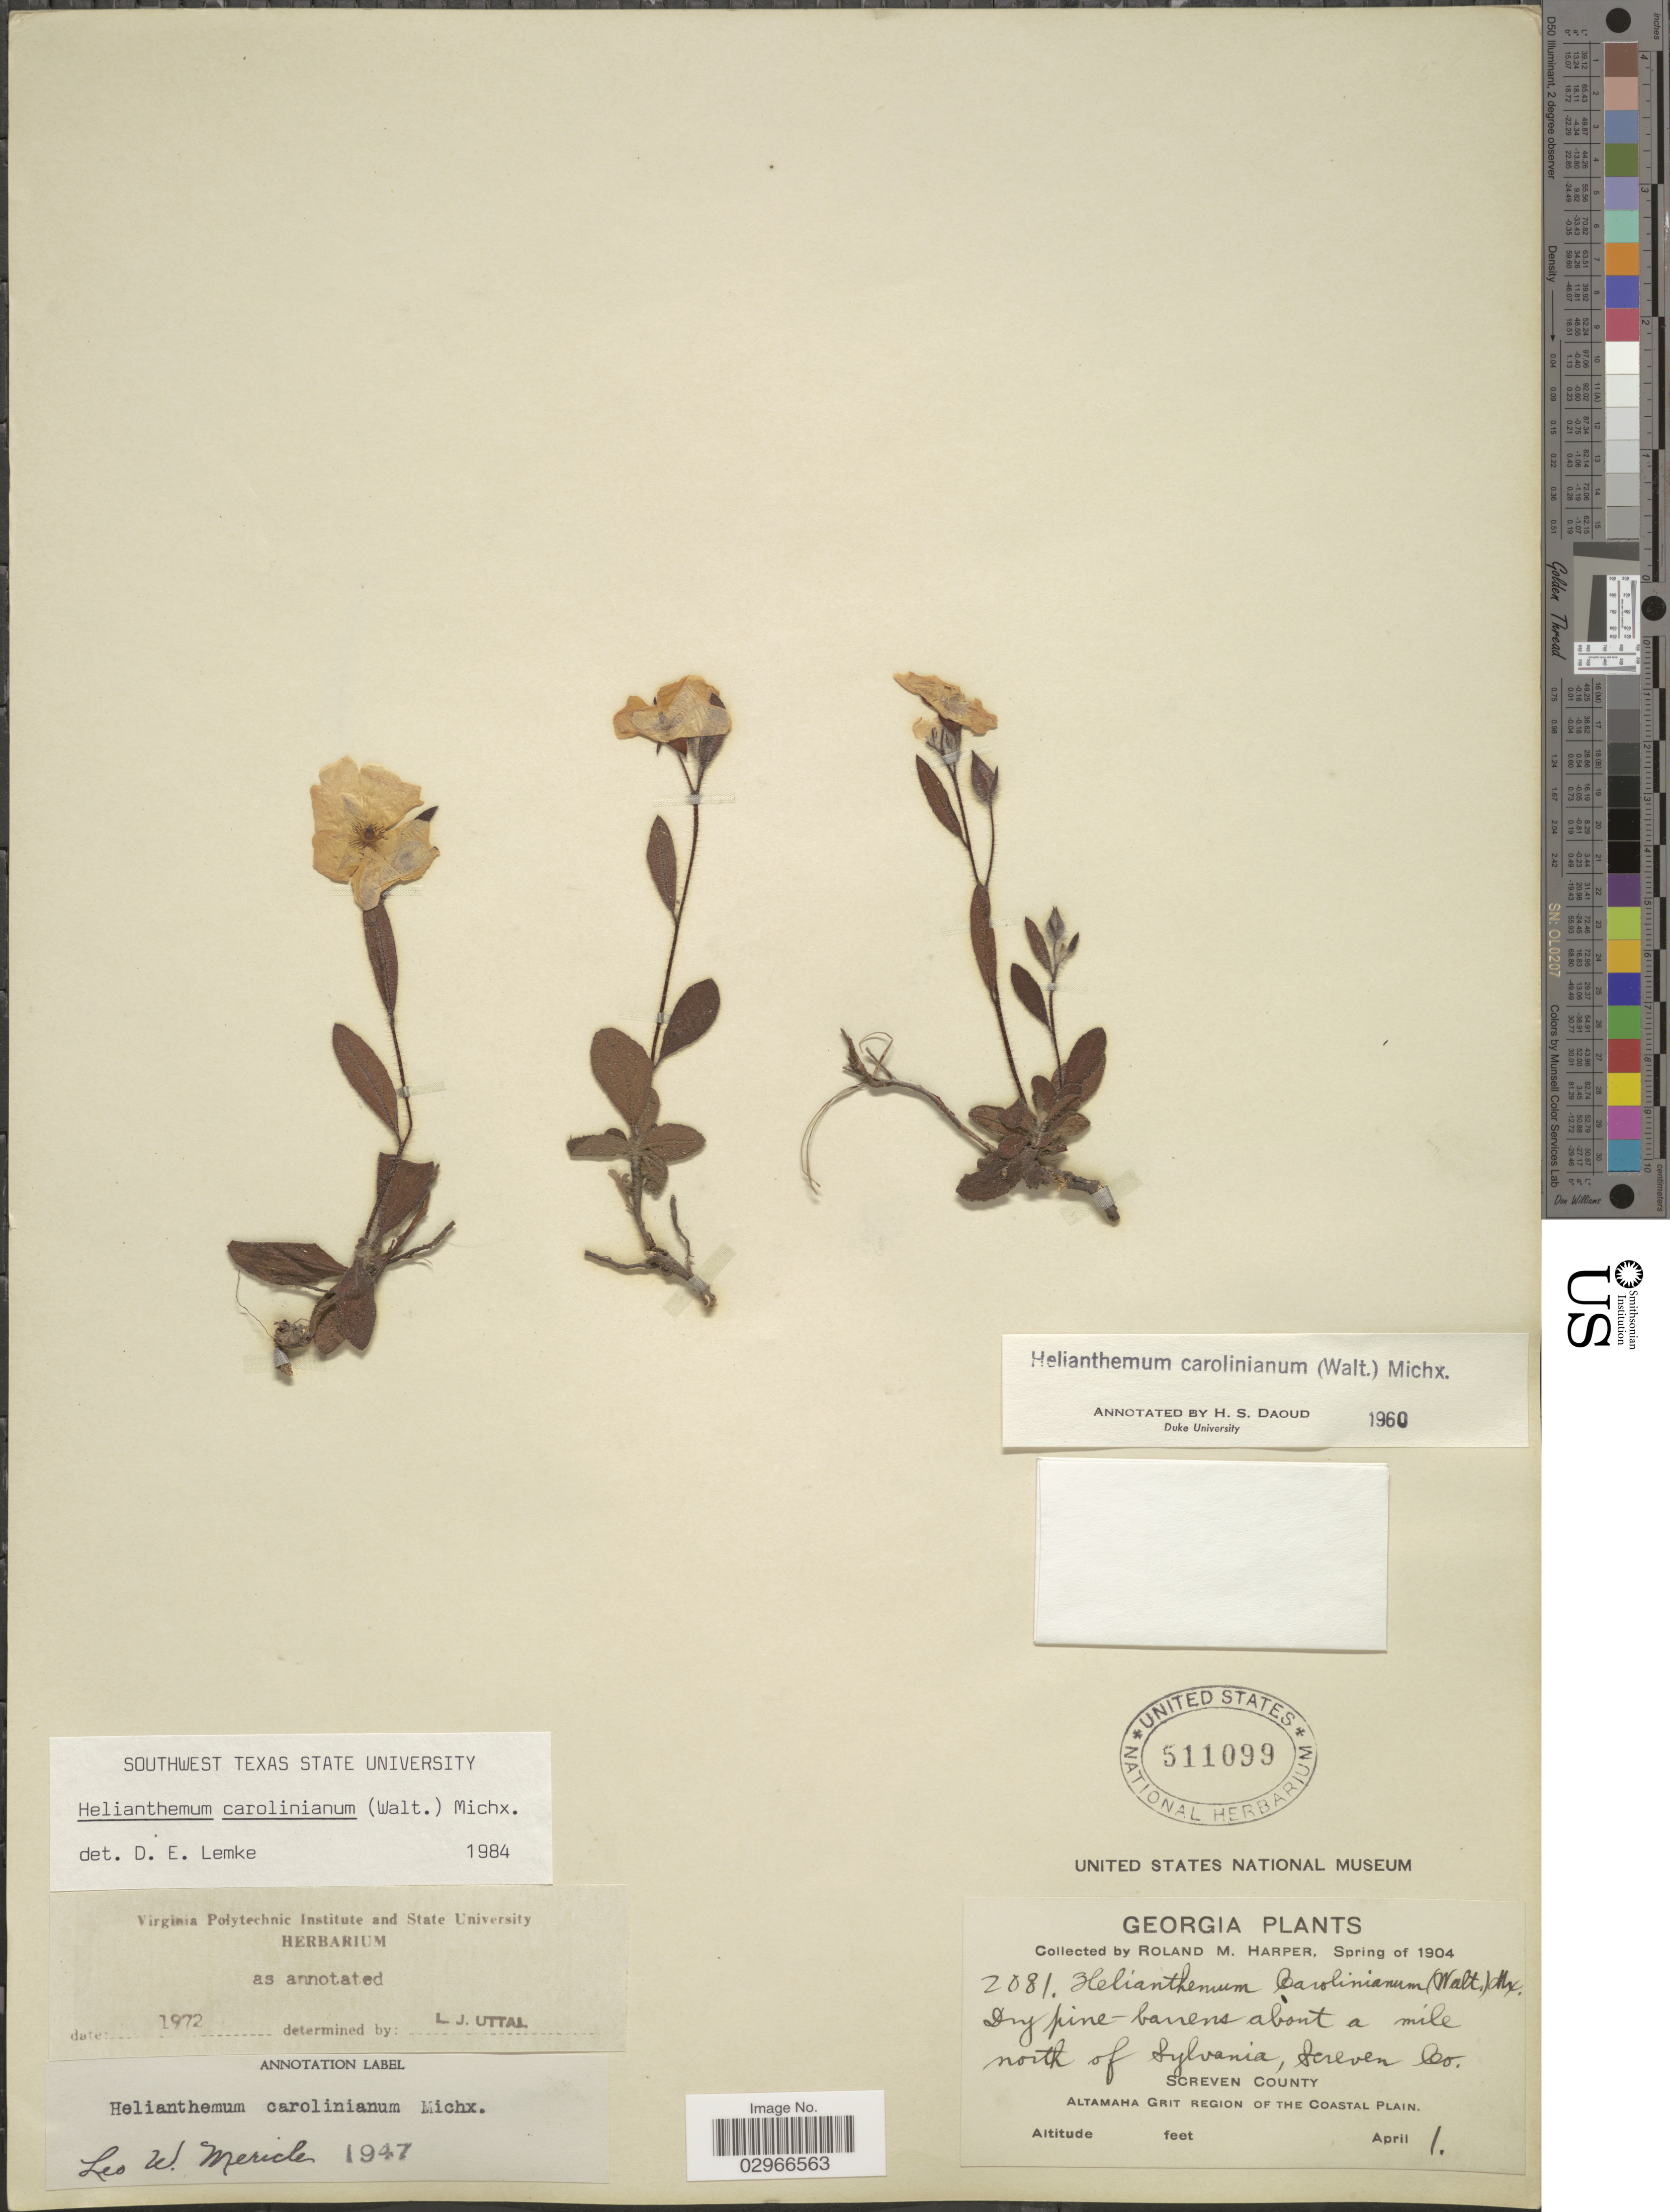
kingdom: Plantae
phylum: Tracheophyta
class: Magnoliopsida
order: Malvales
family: Cistaceae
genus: Helianthemum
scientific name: Helianthemum carolinianum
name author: (Walter) Michx.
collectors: R. M. Harper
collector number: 2081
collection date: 1904-04-01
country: United States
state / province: Georgia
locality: About a mile north of Sylvania, Screven Co. Screven County. Altamaha Grit Region of the Coastal Plain.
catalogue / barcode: US 511099